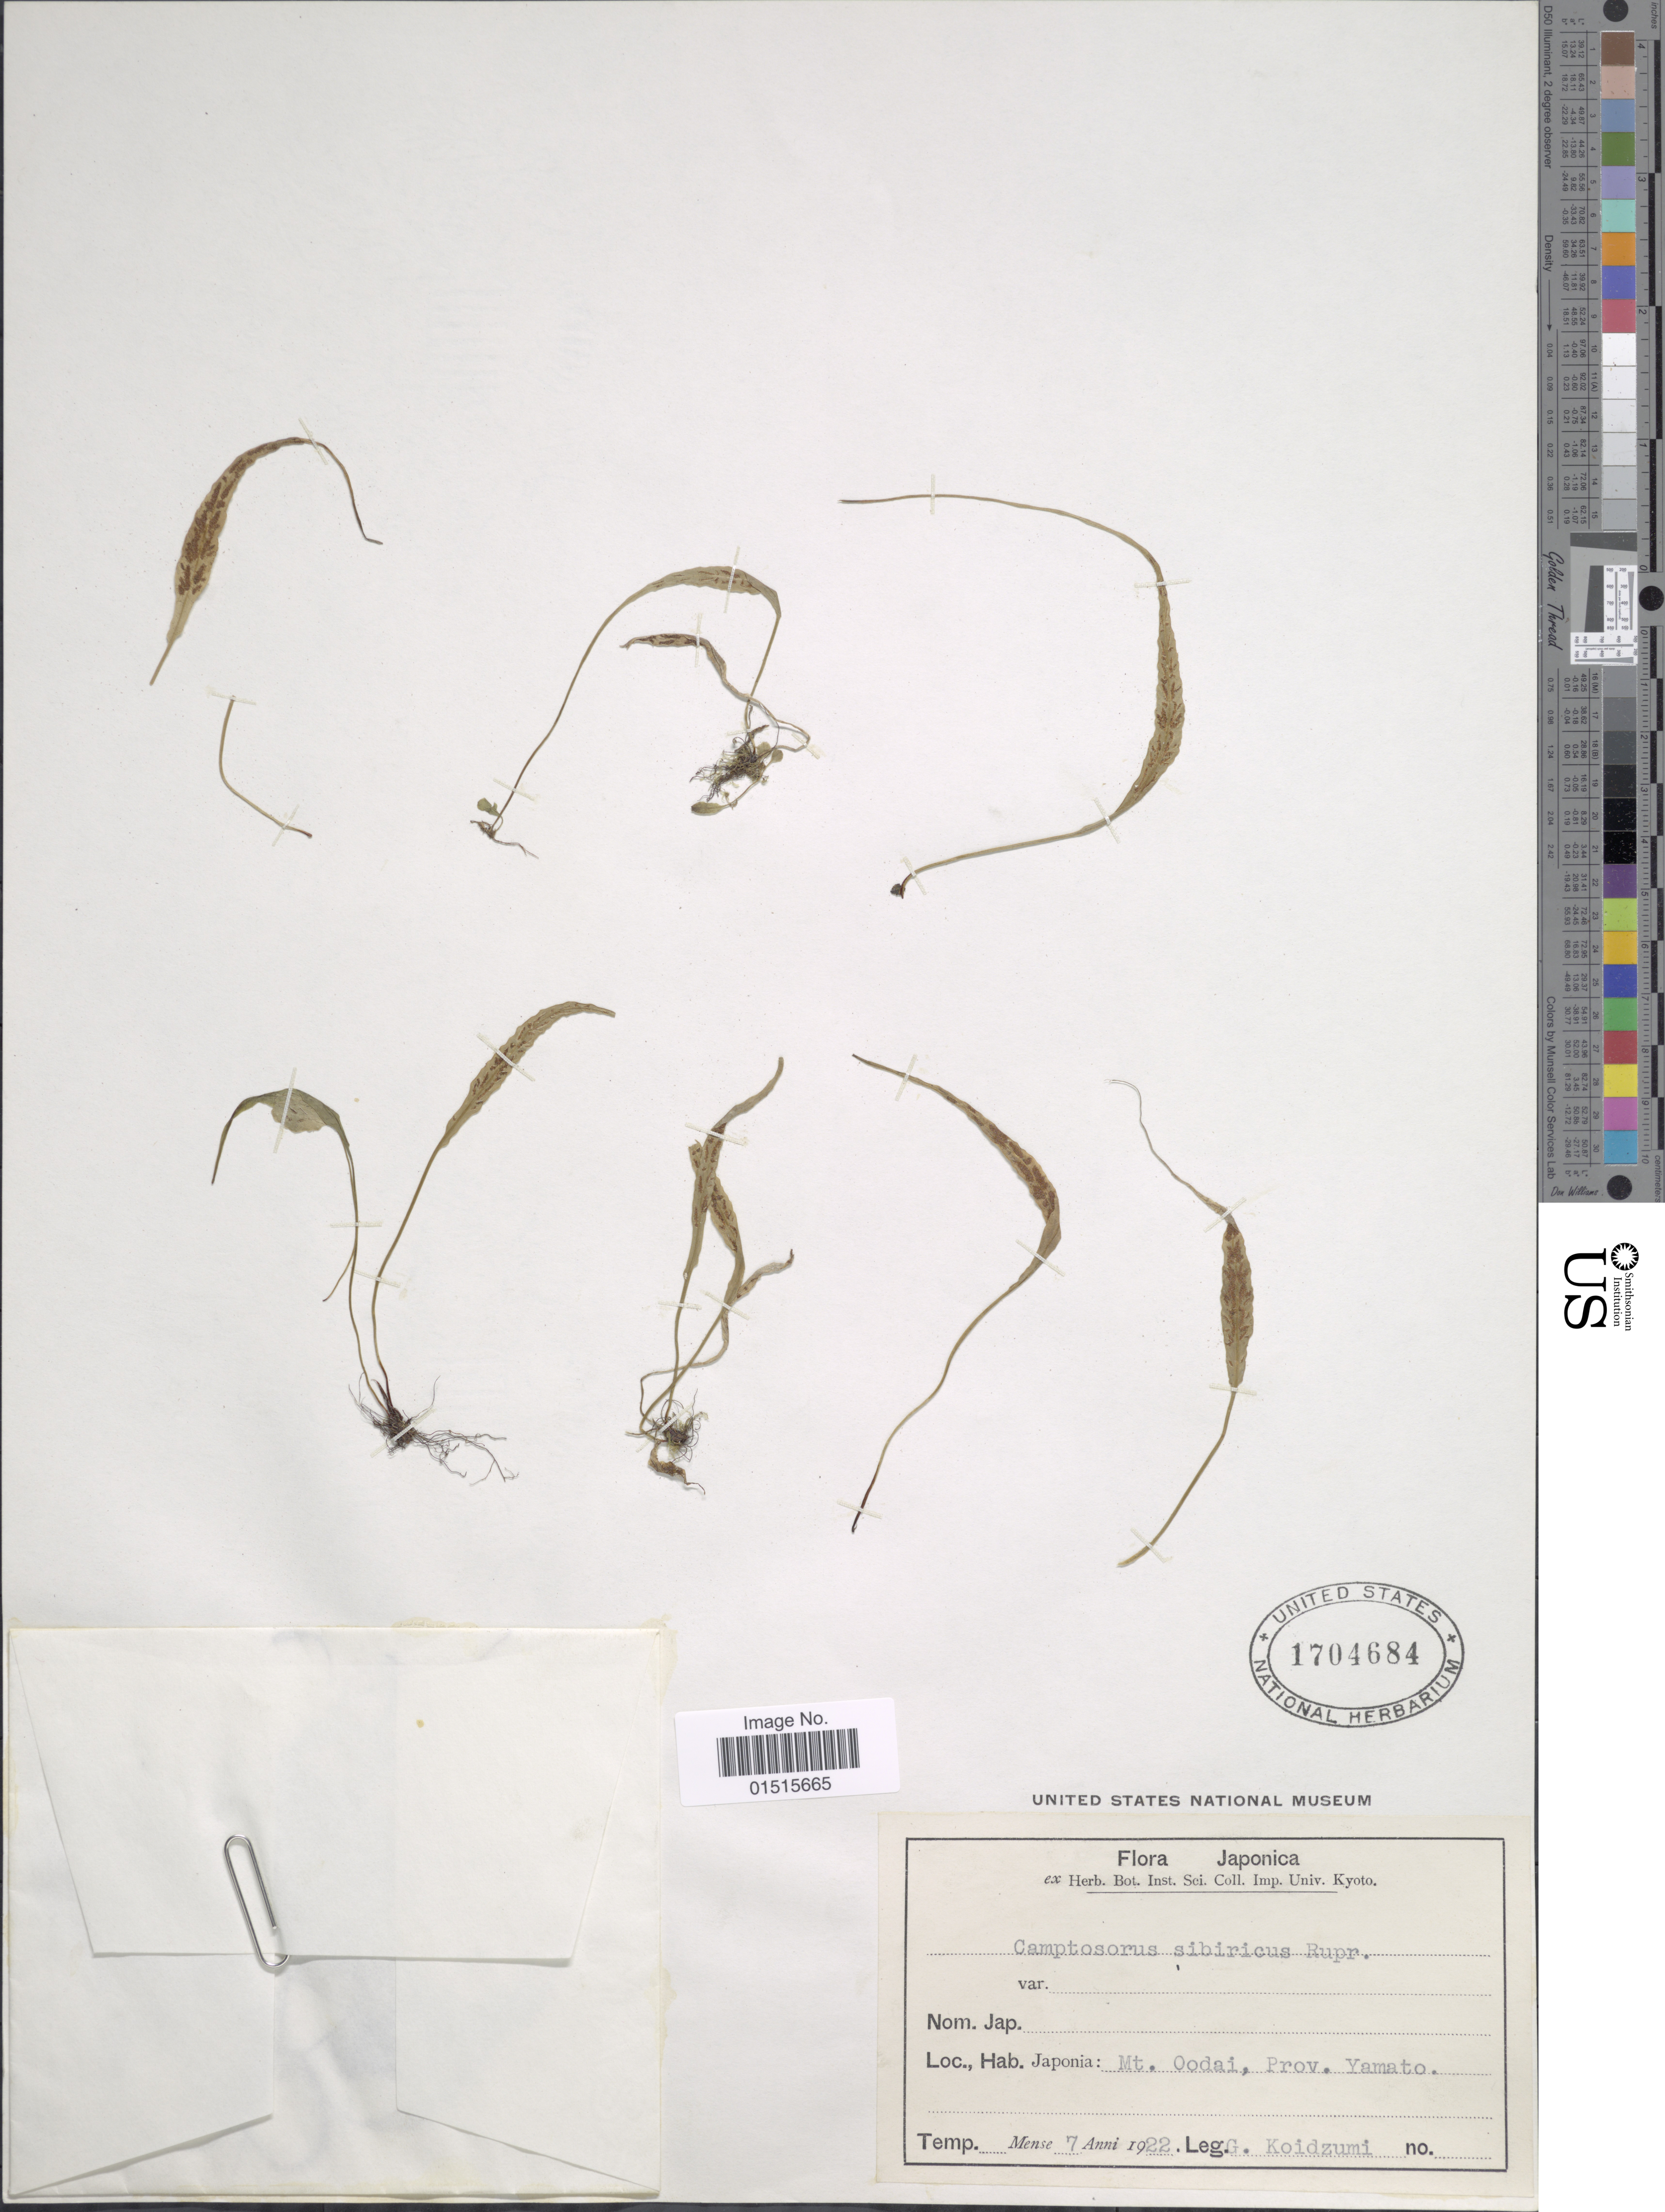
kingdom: Plantae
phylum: Tracheophyta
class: Polypodiopsida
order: Polypodiales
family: Aspleniaceae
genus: Asplenium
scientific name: Asplenium sibricus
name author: Rupr.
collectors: G. Koidzumi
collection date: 1922-07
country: Japan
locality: Mt. Oodai, Prov. Yamato, Kyoto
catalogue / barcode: US 1704684